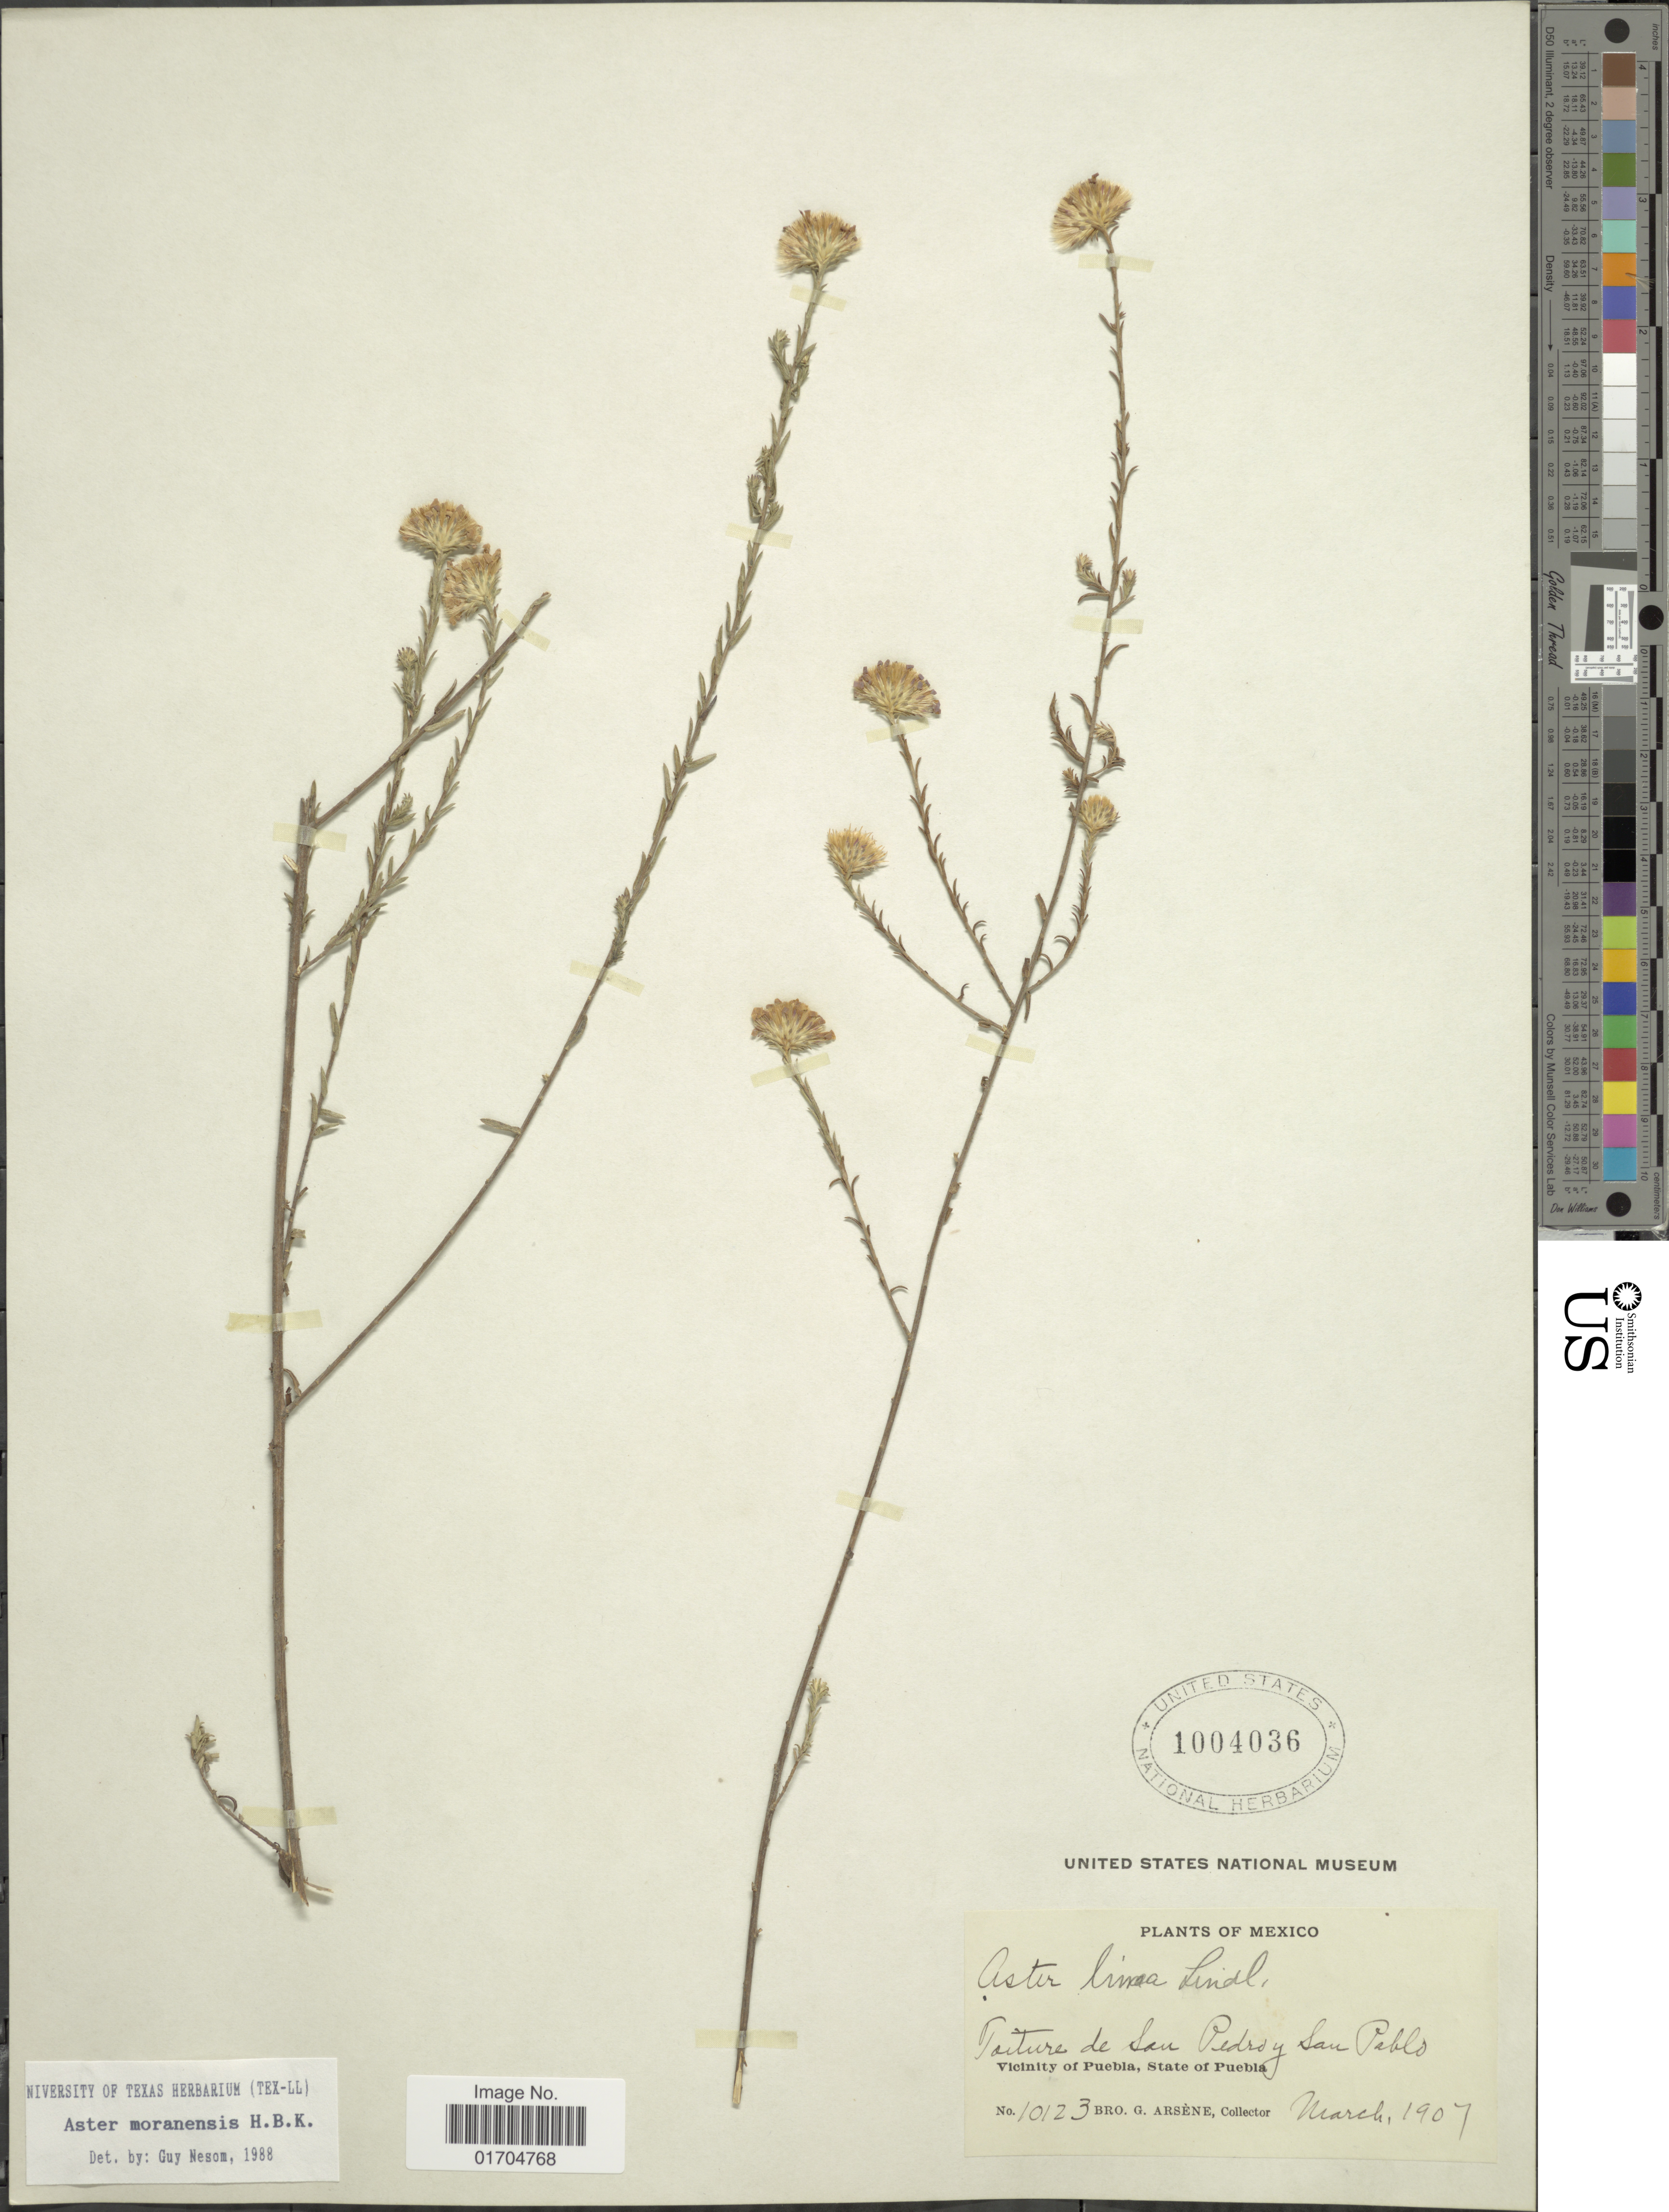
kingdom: Plantae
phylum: Tracheophyta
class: Magnoliopsida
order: Asterales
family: Asteraceae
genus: Symphyotrichum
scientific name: Symphyotrichum moranense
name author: (Kunth) G.L. Nesom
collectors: Bro. G. Arsène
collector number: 10123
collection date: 1907-03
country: Mexico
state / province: Puebla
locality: Toiture de San Pedro y San Pablo, Vicinity of Puebla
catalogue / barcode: US 1004036